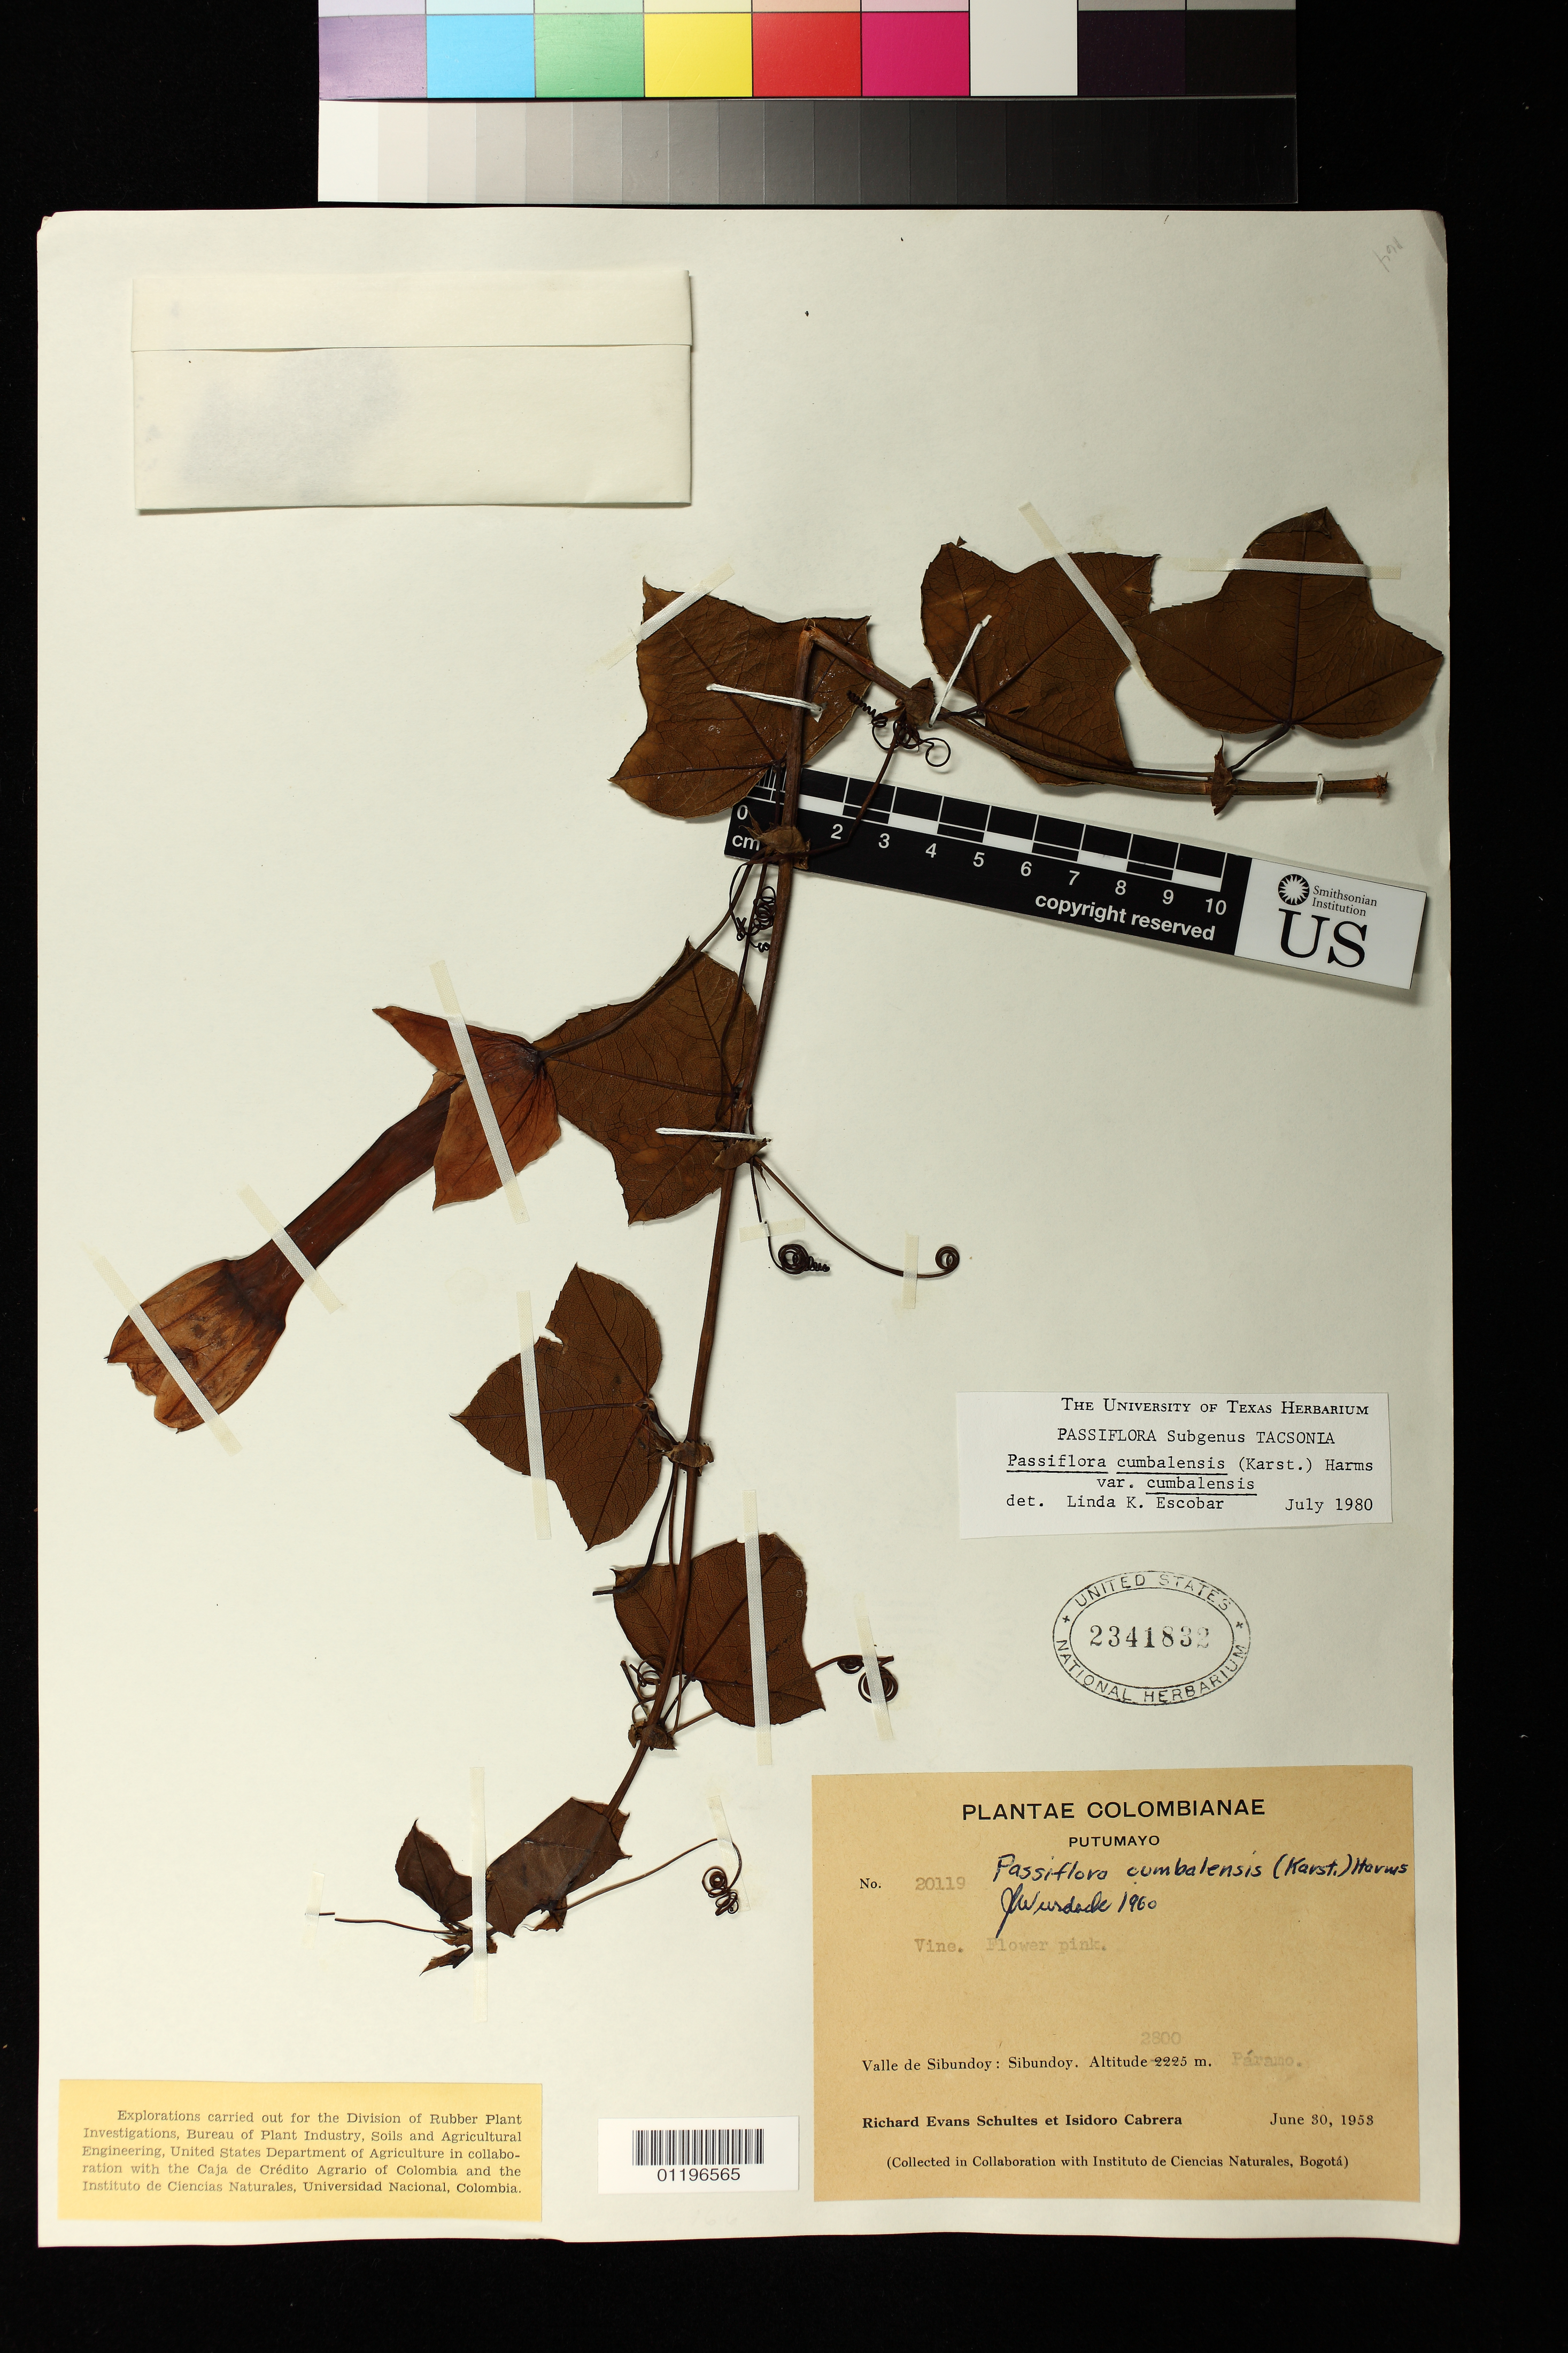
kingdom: Plantae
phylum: Tracheophyta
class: Magnoliopsida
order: Malpighiales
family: Passifloraceae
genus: Passiflora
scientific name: Passiflora cumbalensis var. cumbalensis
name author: (H. Karst.) Harms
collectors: R. E. Schultes & I. Cabrera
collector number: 20119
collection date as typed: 30 Jun 1953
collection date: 1953-06-30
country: Colombia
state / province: Putumayo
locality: Valle de Sibundoy: Sibundoy. Paramo.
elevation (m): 2800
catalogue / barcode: US 2341832